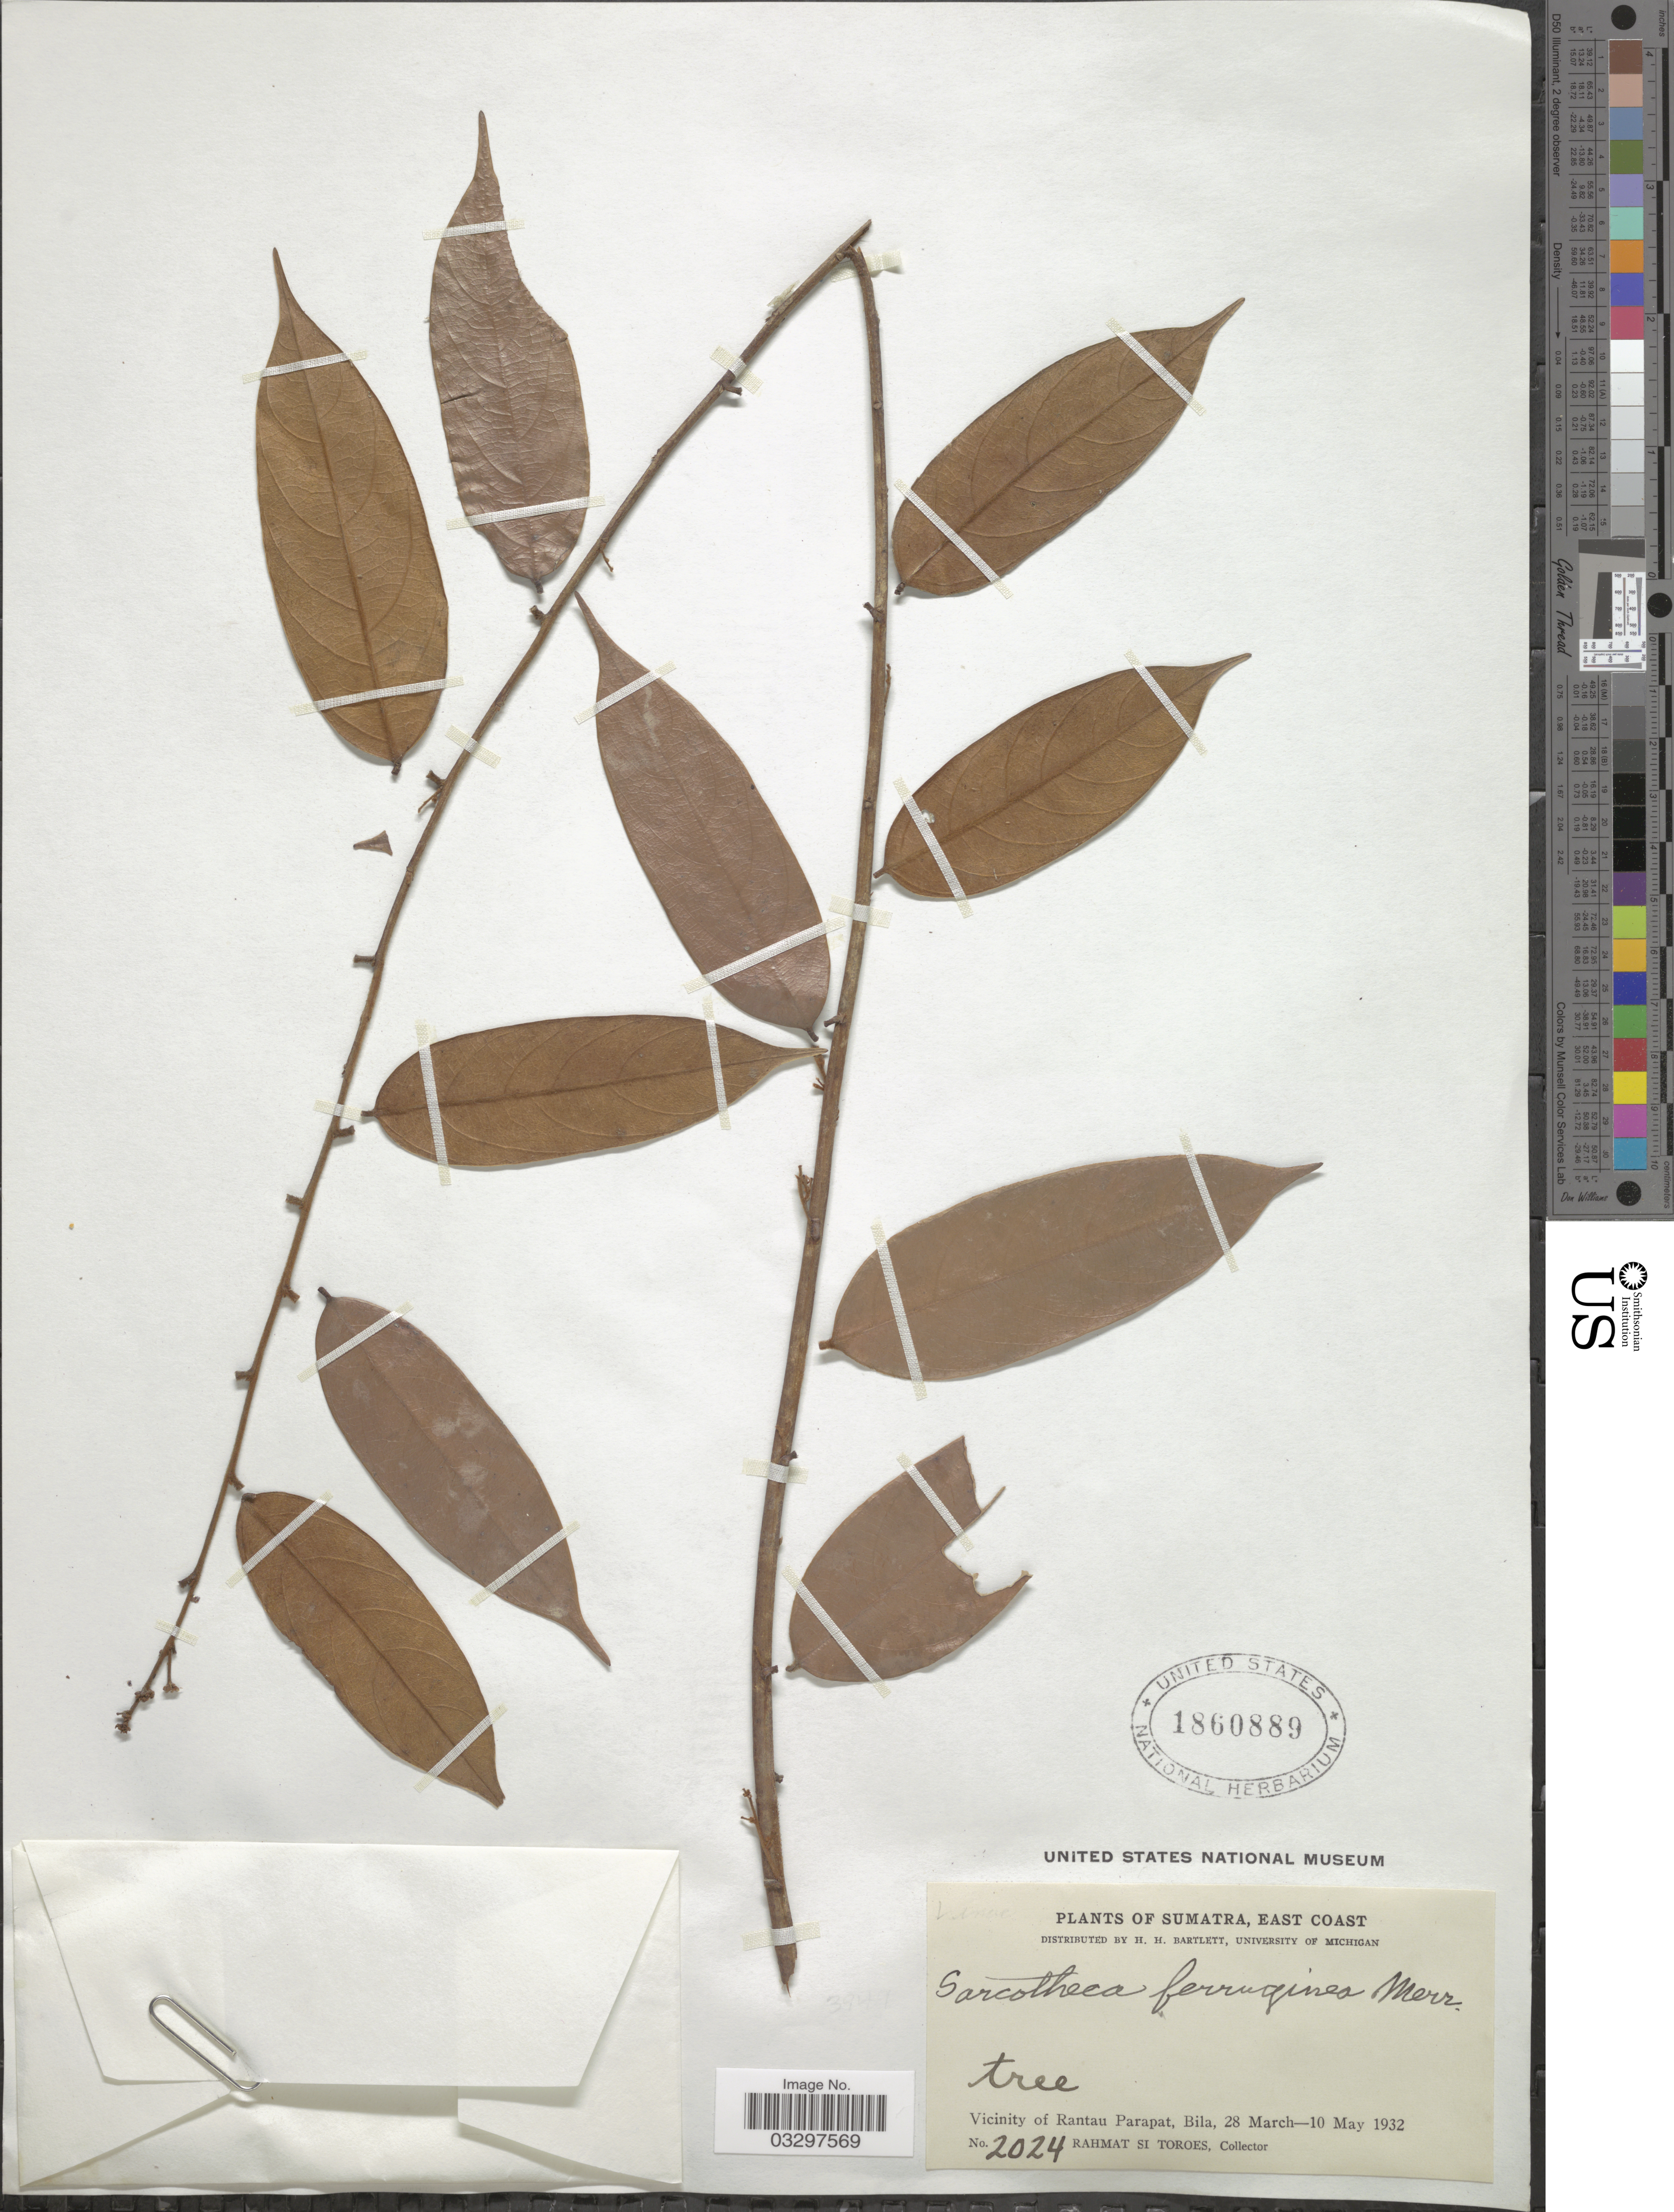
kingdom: Plantae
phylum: Tracheophyta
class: Magnoliopsida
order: Oxalidales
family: Oxalidaceae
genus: Sarcotheca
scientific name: Sarcotheca ferruginea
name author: Merr.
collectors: Rahmat Si Boeea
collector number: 2024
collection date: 1932-03-28/1932-05-10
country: Indonesia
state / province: Sumatra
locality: East Coast. Vicinity of Rantau Parapat, Bila.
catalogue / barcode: US 1860889